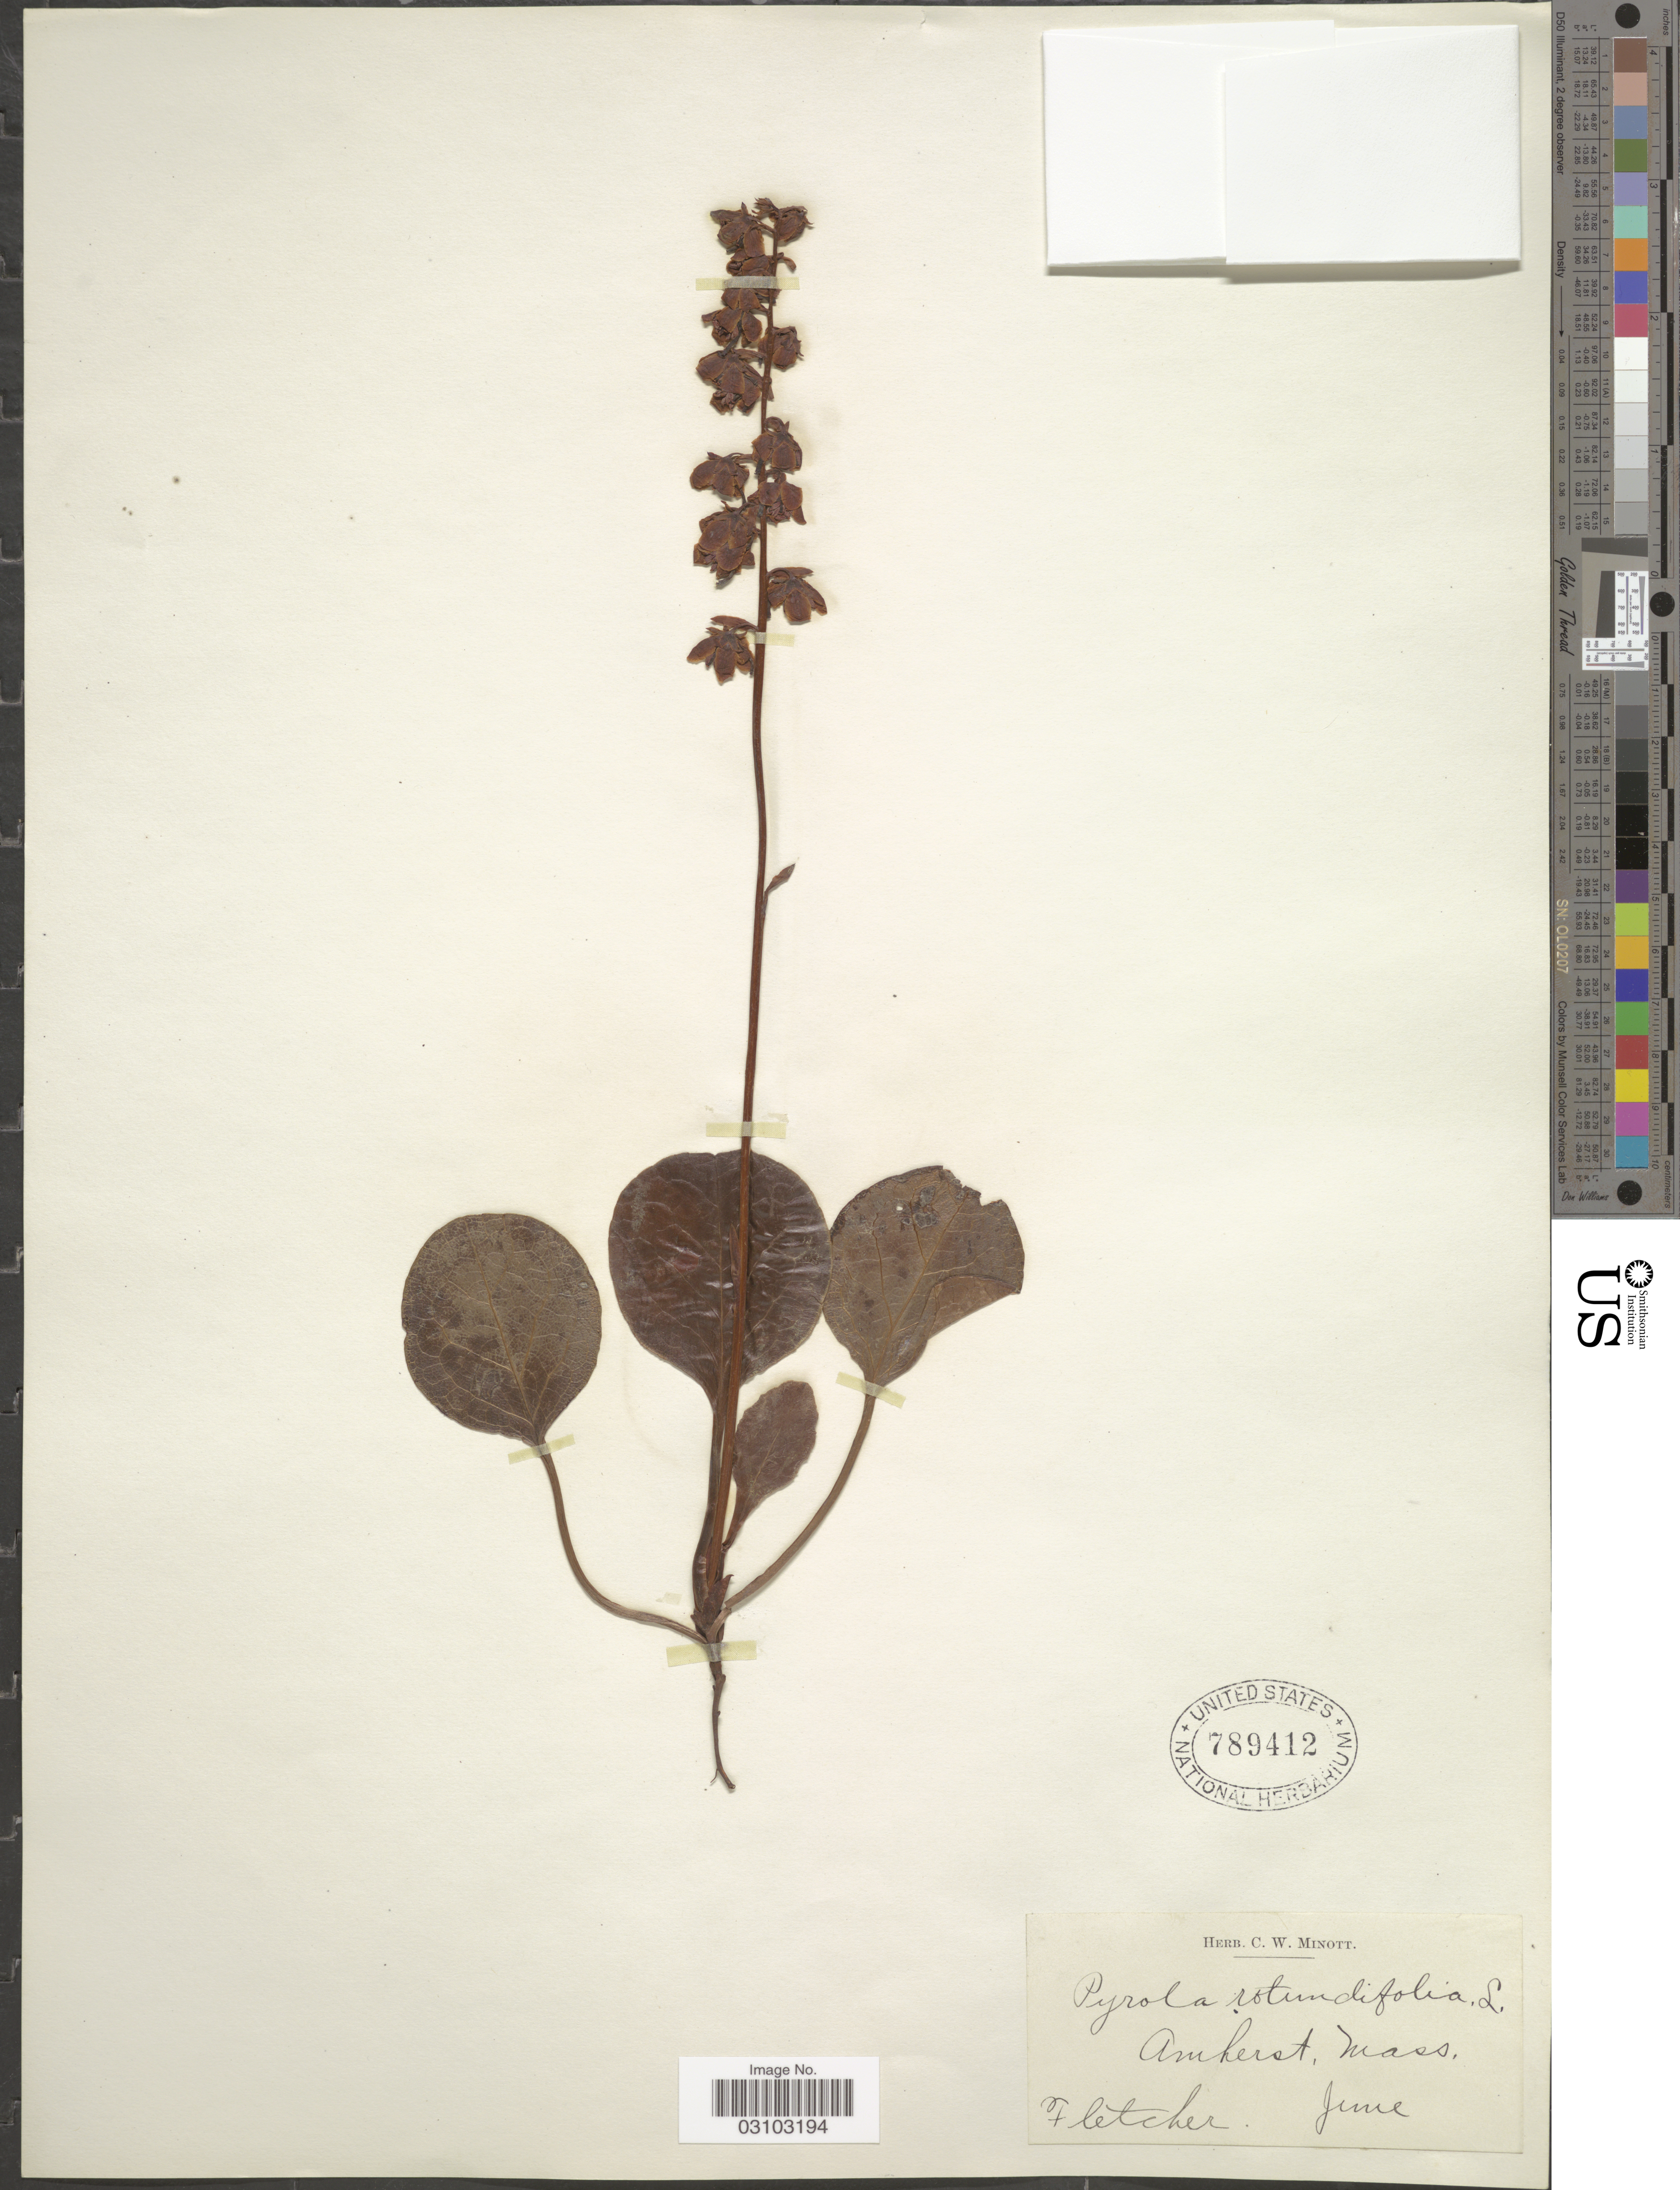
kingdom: Plantae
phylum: Tracheophyta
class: Magnoliopsida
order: Ericales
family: Ericaceae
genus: Pyrola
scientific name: Pyrola americana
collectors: -. Fletcher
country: United States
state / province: Massachusetts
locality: Amherst.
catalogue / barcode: US 789412